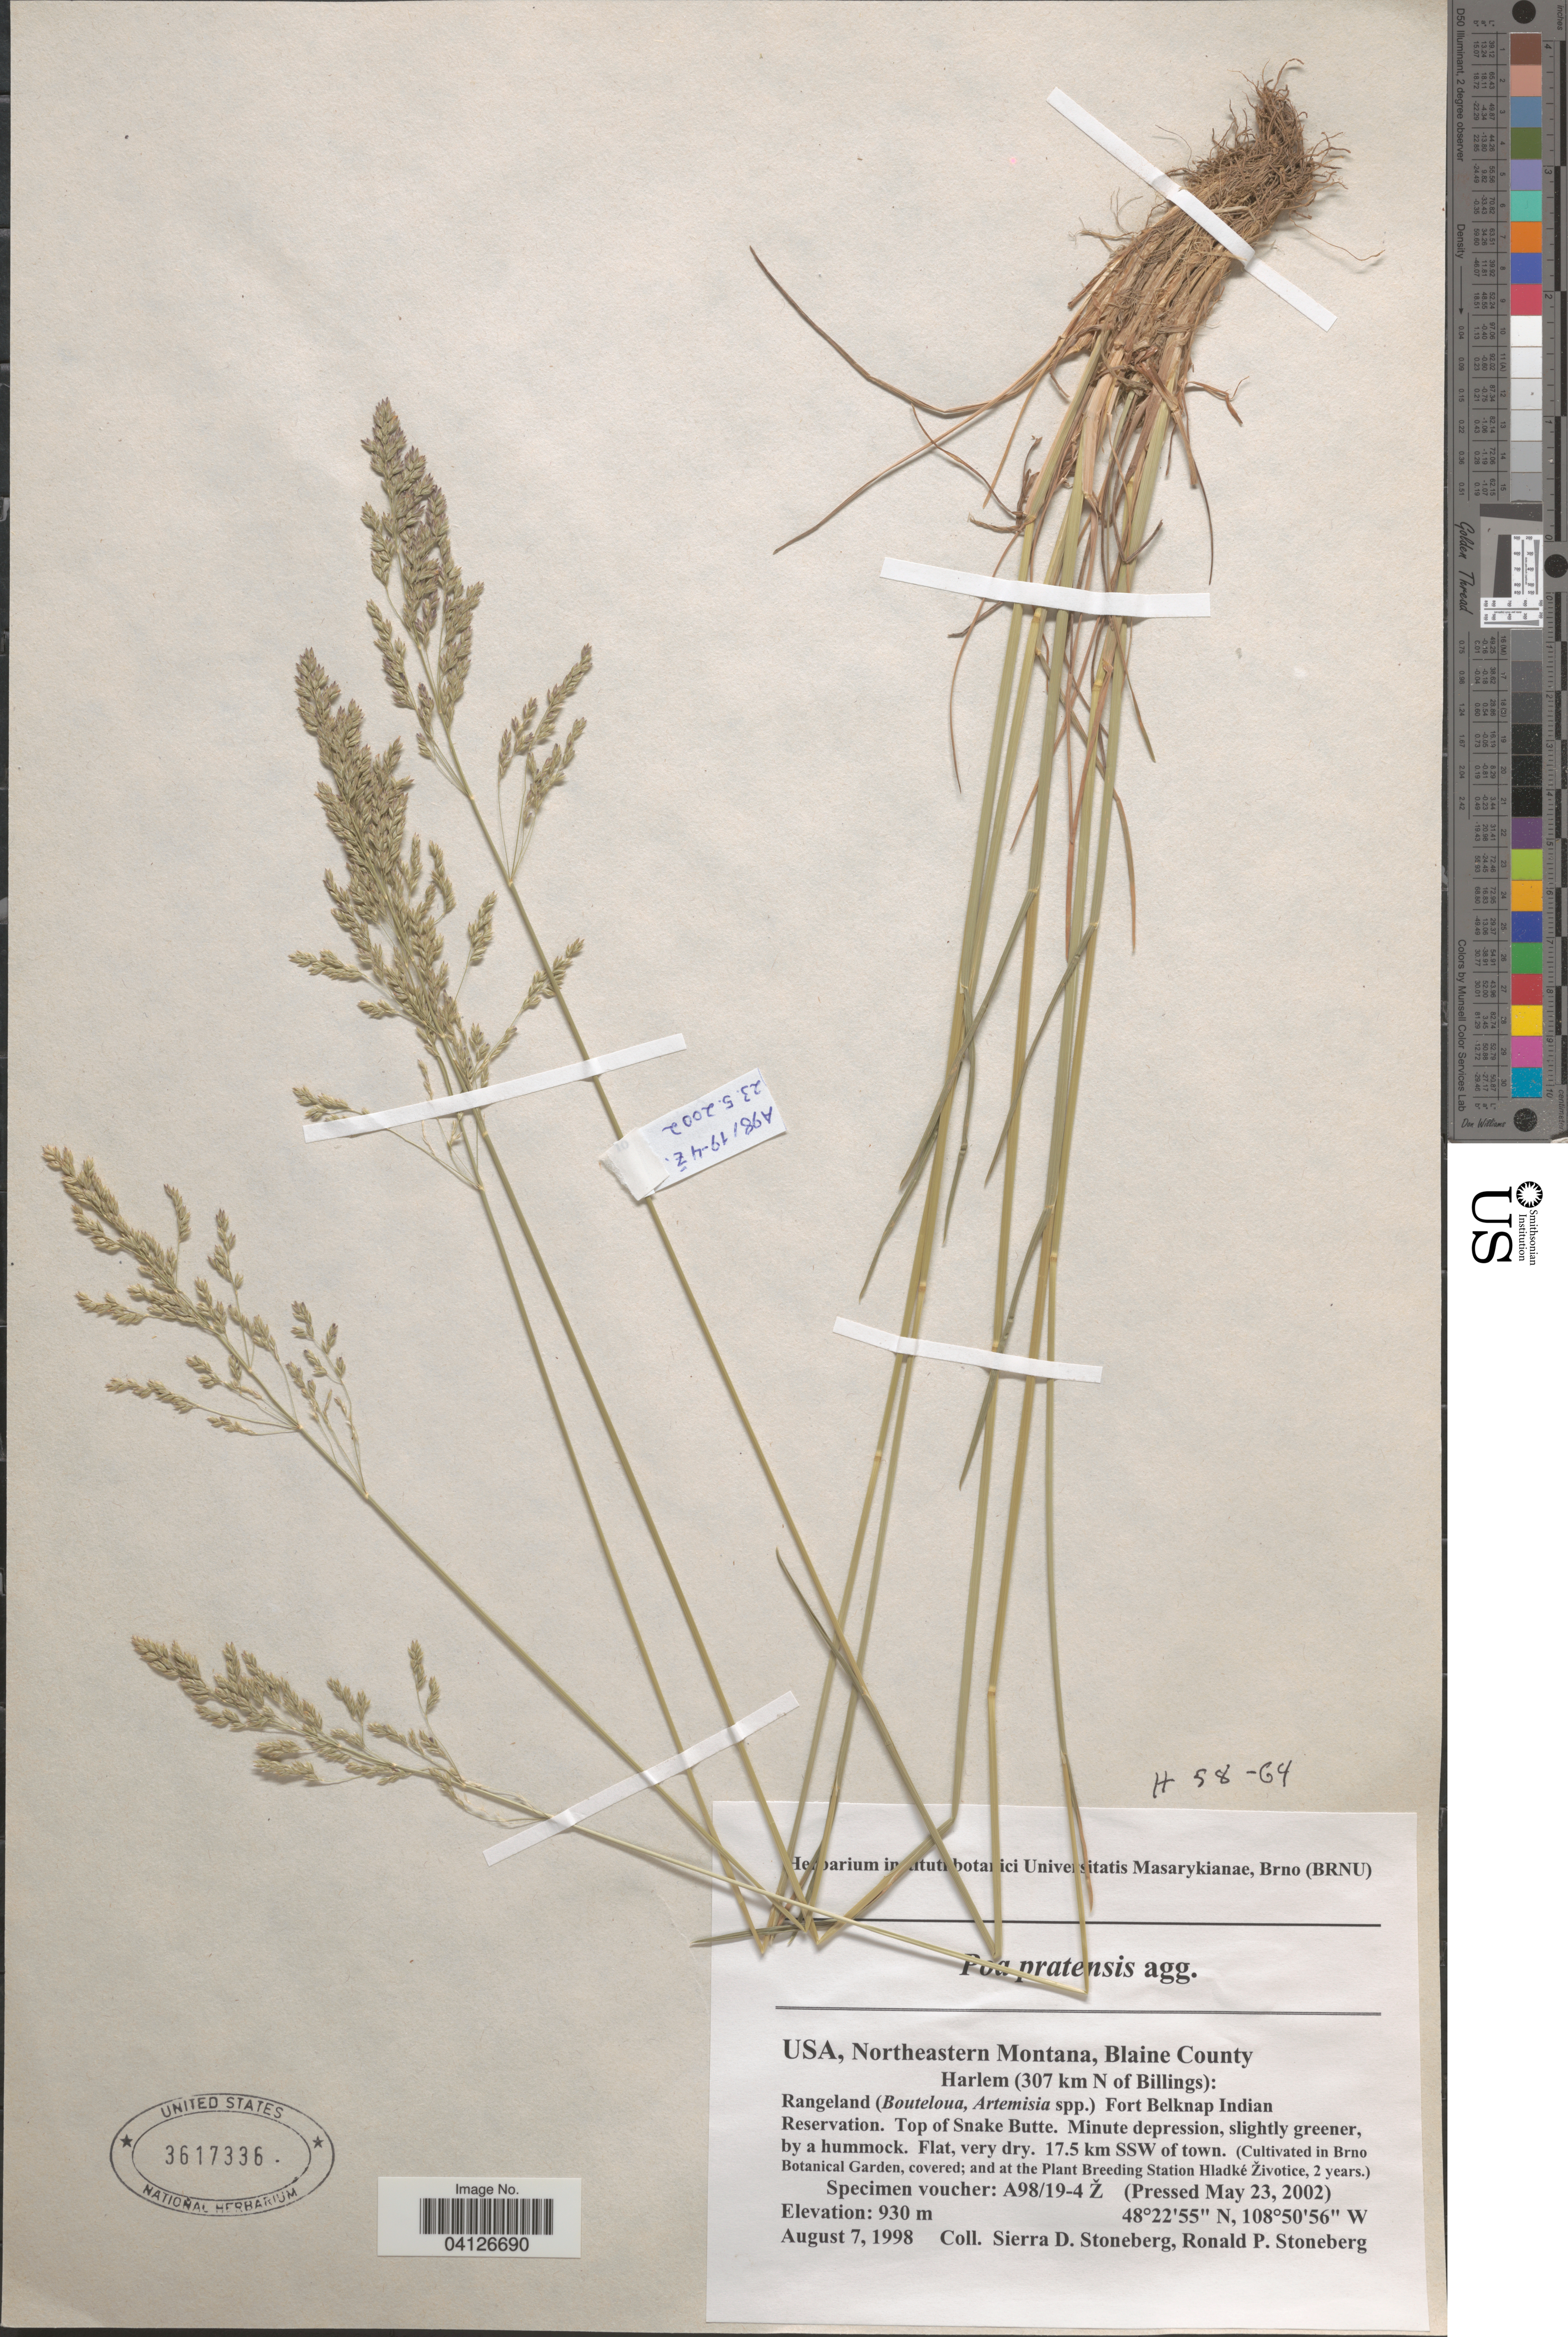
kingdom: Plantae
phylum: Tracheophyta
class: Liliopsida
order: Poales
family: Poaceae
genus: Poa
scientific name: Poa pratensis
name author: L.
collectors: Ex herb. instituti botanici Universitatis Masarykianae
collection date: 2002-05-23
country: Czechia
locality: (Cultivated in the Brno Botanical Garden, covered; and at the Plant Breeding Station Hladké Životice, 2 years.).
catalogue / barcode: US 3617336